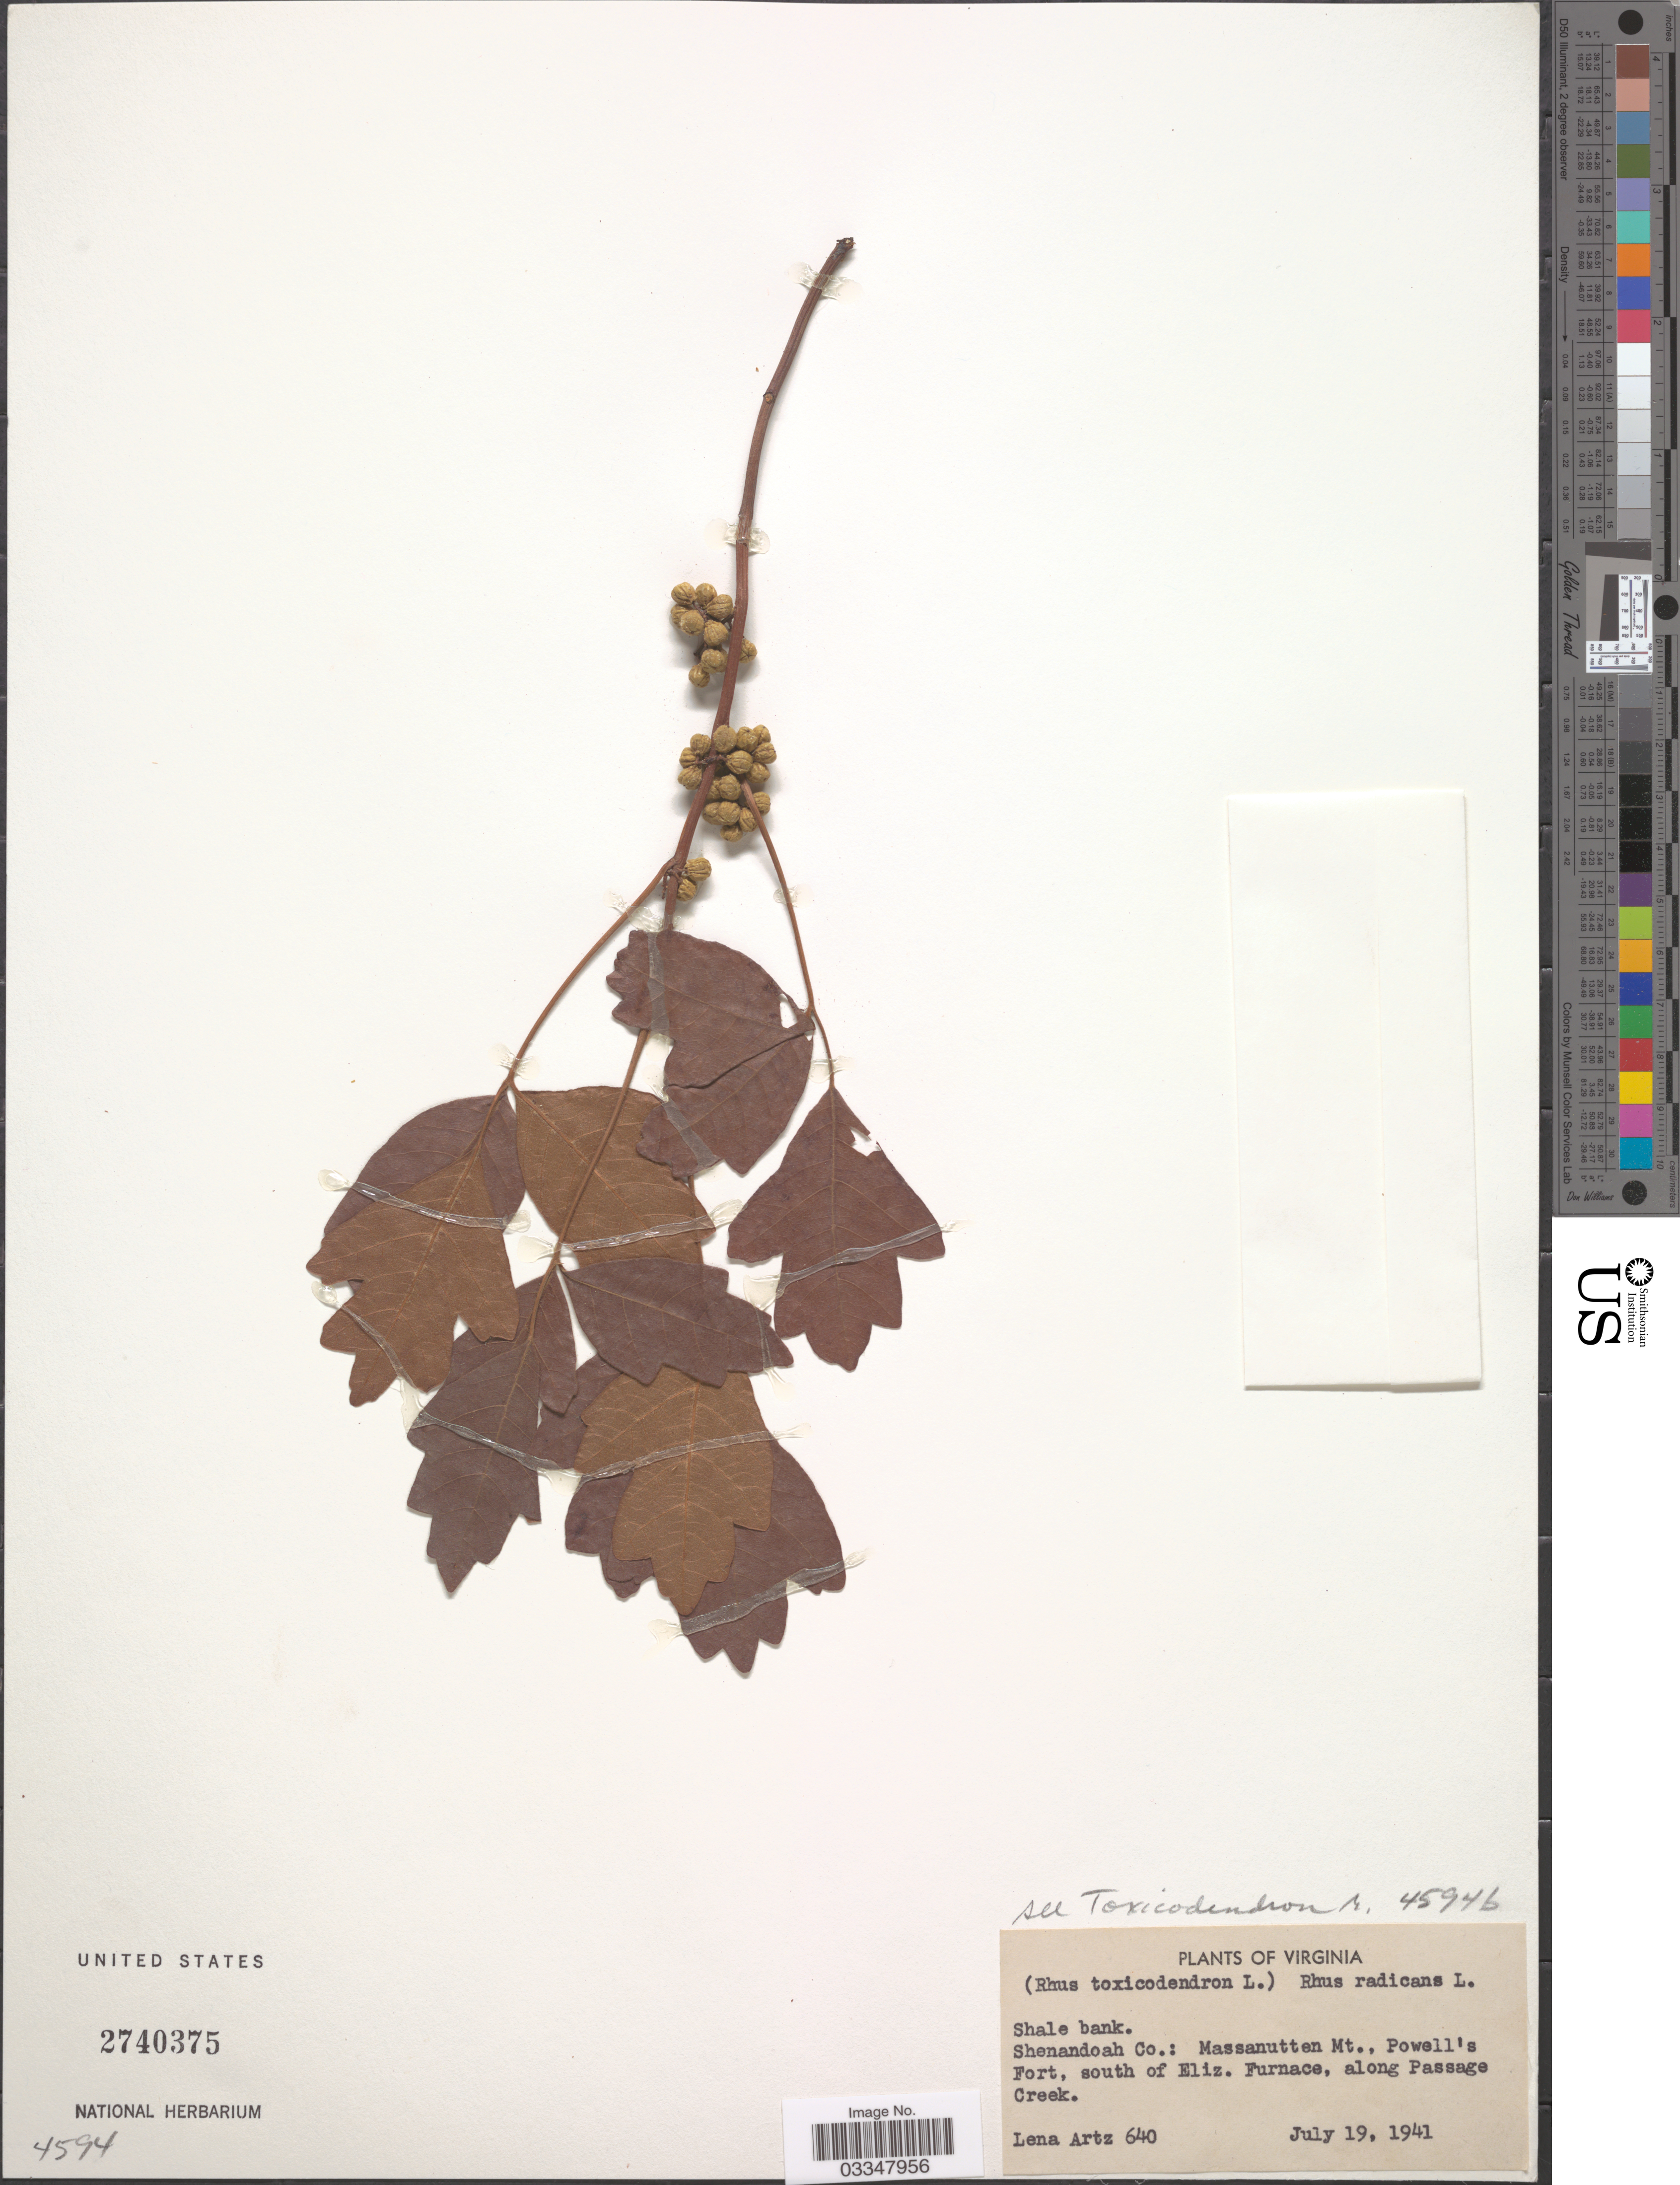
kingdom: Plantae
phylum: Tracheophyta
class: Magnoliopsida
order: Sapindales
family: Anacardiaceae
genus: Toxicodendron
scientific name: Toxicodendron radicans subsp. radicans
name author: (L.) Kuntze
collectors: L. Artz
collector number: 640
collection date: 1941-07-19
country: United States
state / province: Virginia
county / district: Shenandoah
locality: Shenandoah Co.: Massanutten Mt., Powell's Fort, south of Eliz. Furnace, along Passage Creek.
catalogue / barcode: US 2740375